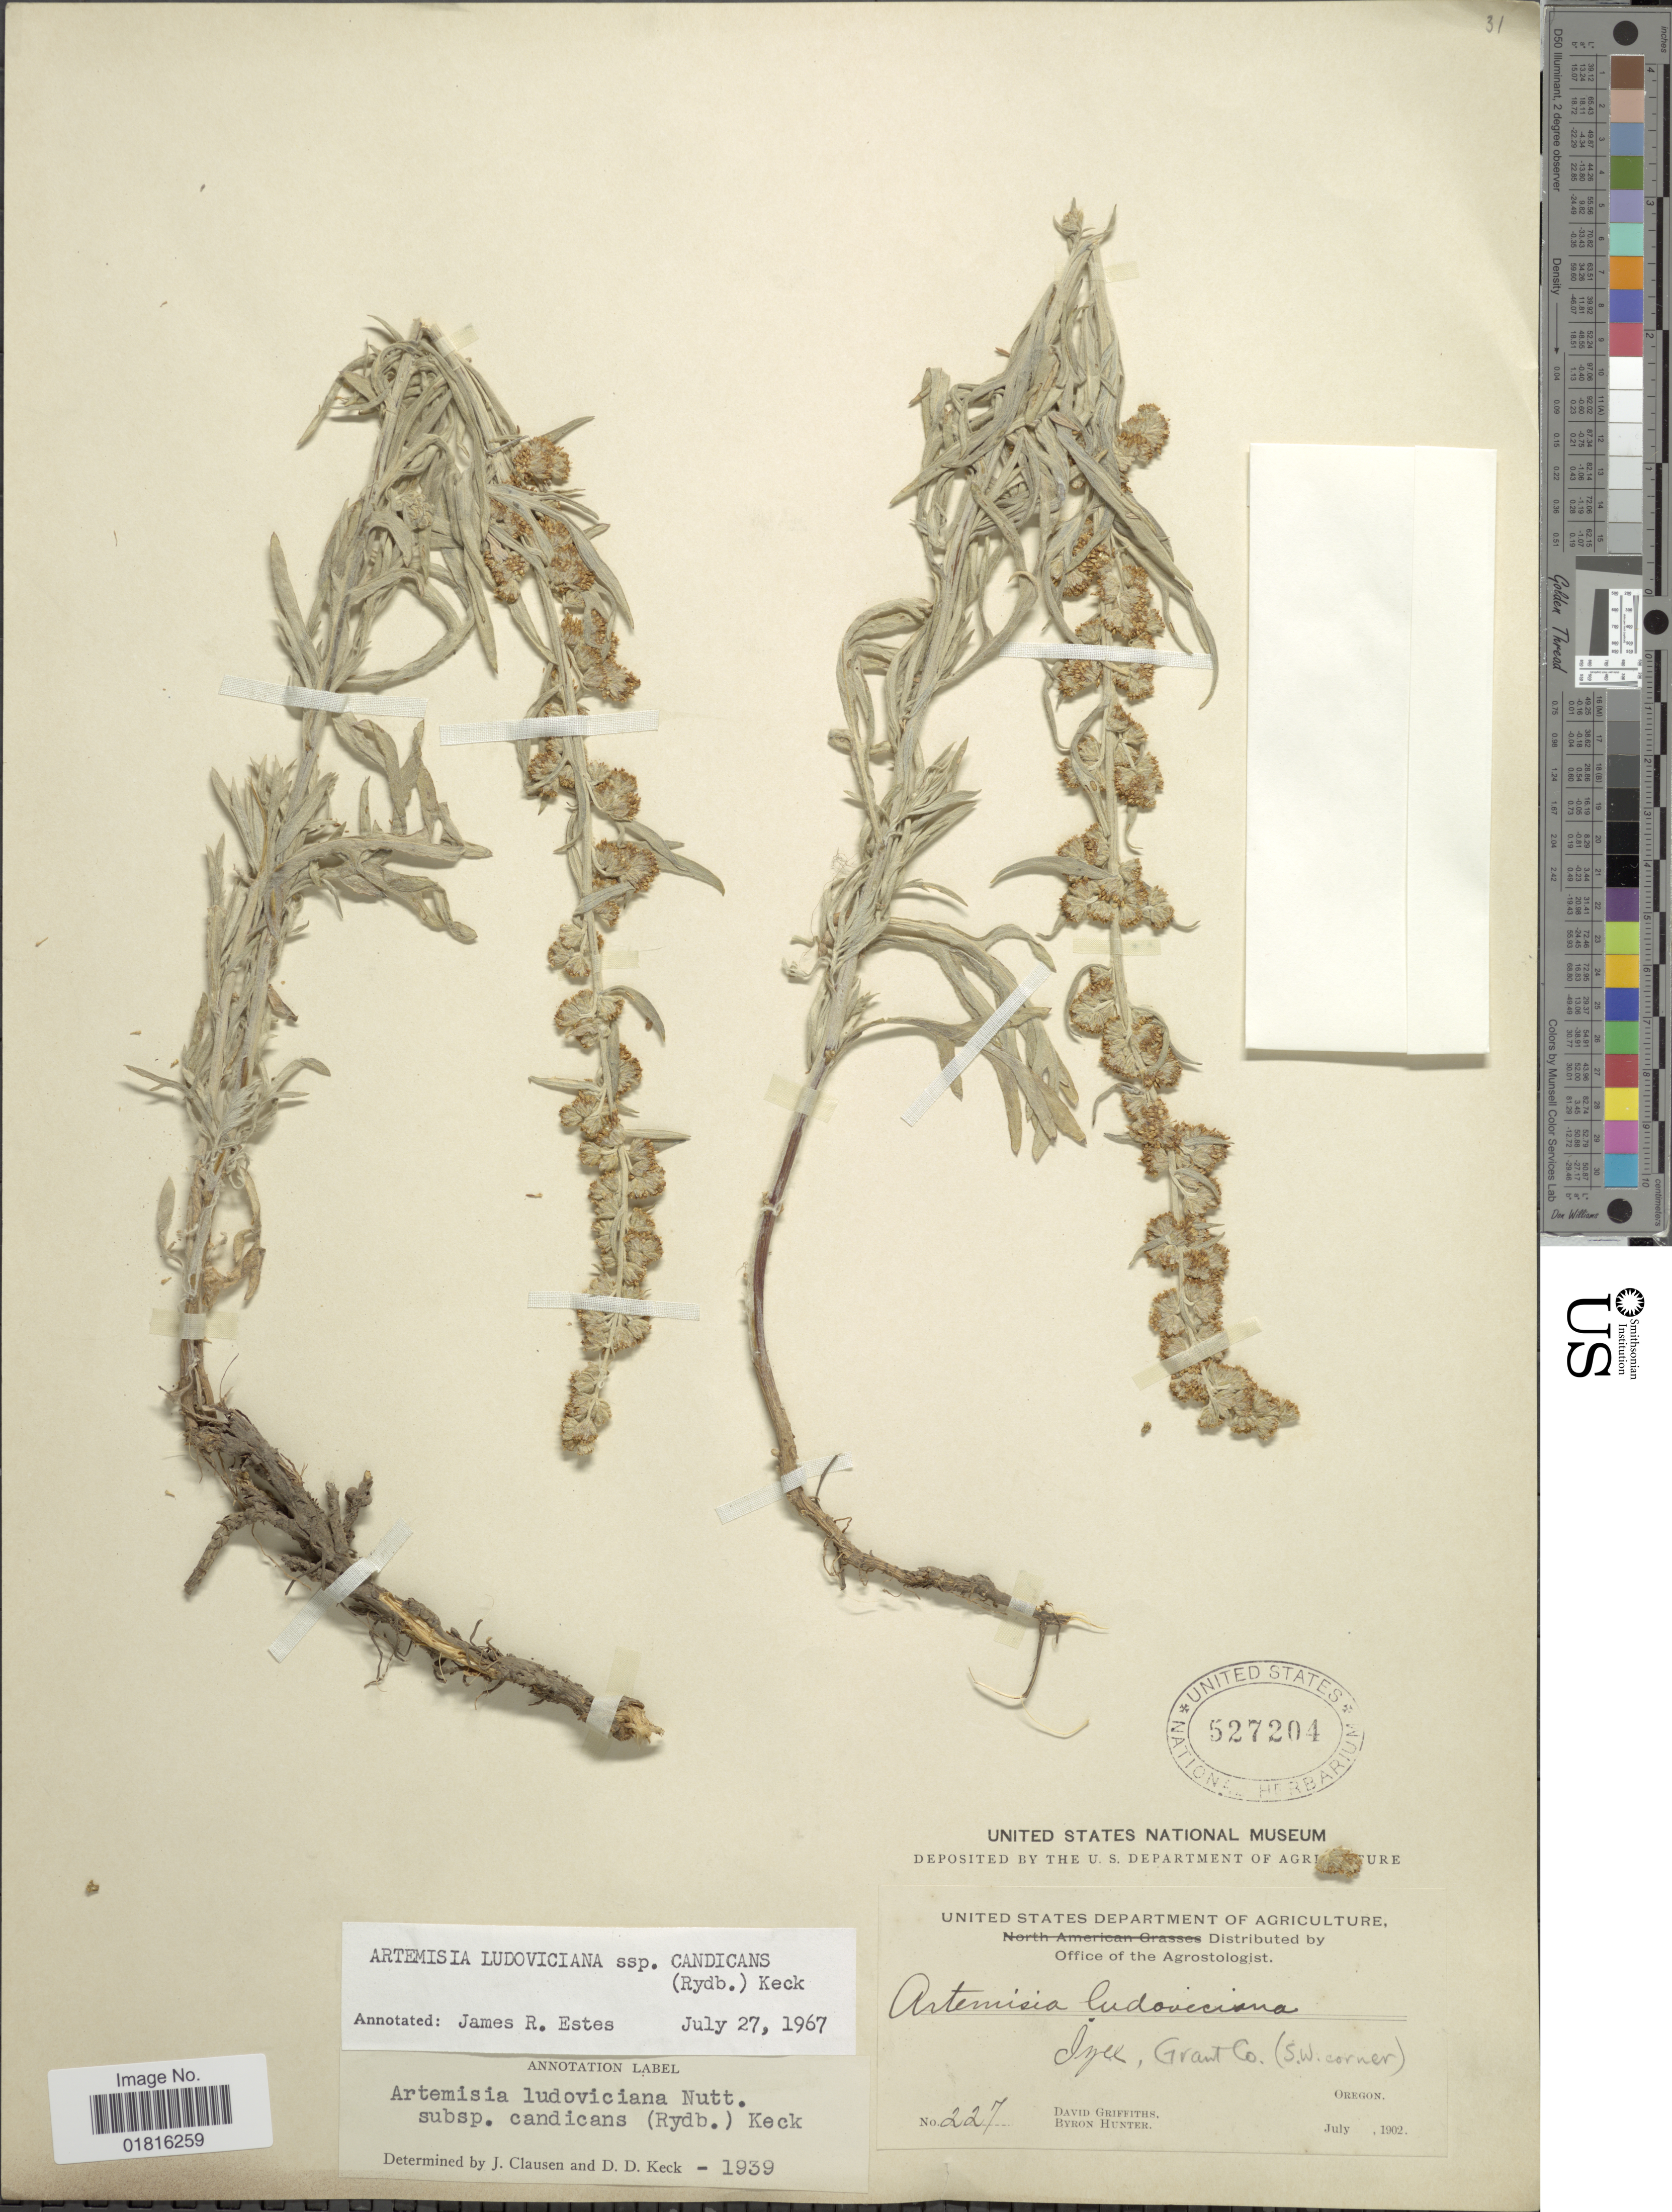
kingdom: Plantae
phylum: Tracheophyta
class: Magnoliopsida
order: Asterales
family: Asteraceae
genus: Artemisia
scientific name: Artemisia ludoviciana subsp. candicans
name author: (Rydb.) D.D. Keck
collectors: D. Griffiths & B. Hunter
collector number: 227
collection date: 1902-07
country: United States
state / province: Oregon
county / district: Grant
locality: Iyex, Grant Co (S.W. corner)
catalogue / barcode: US 527204